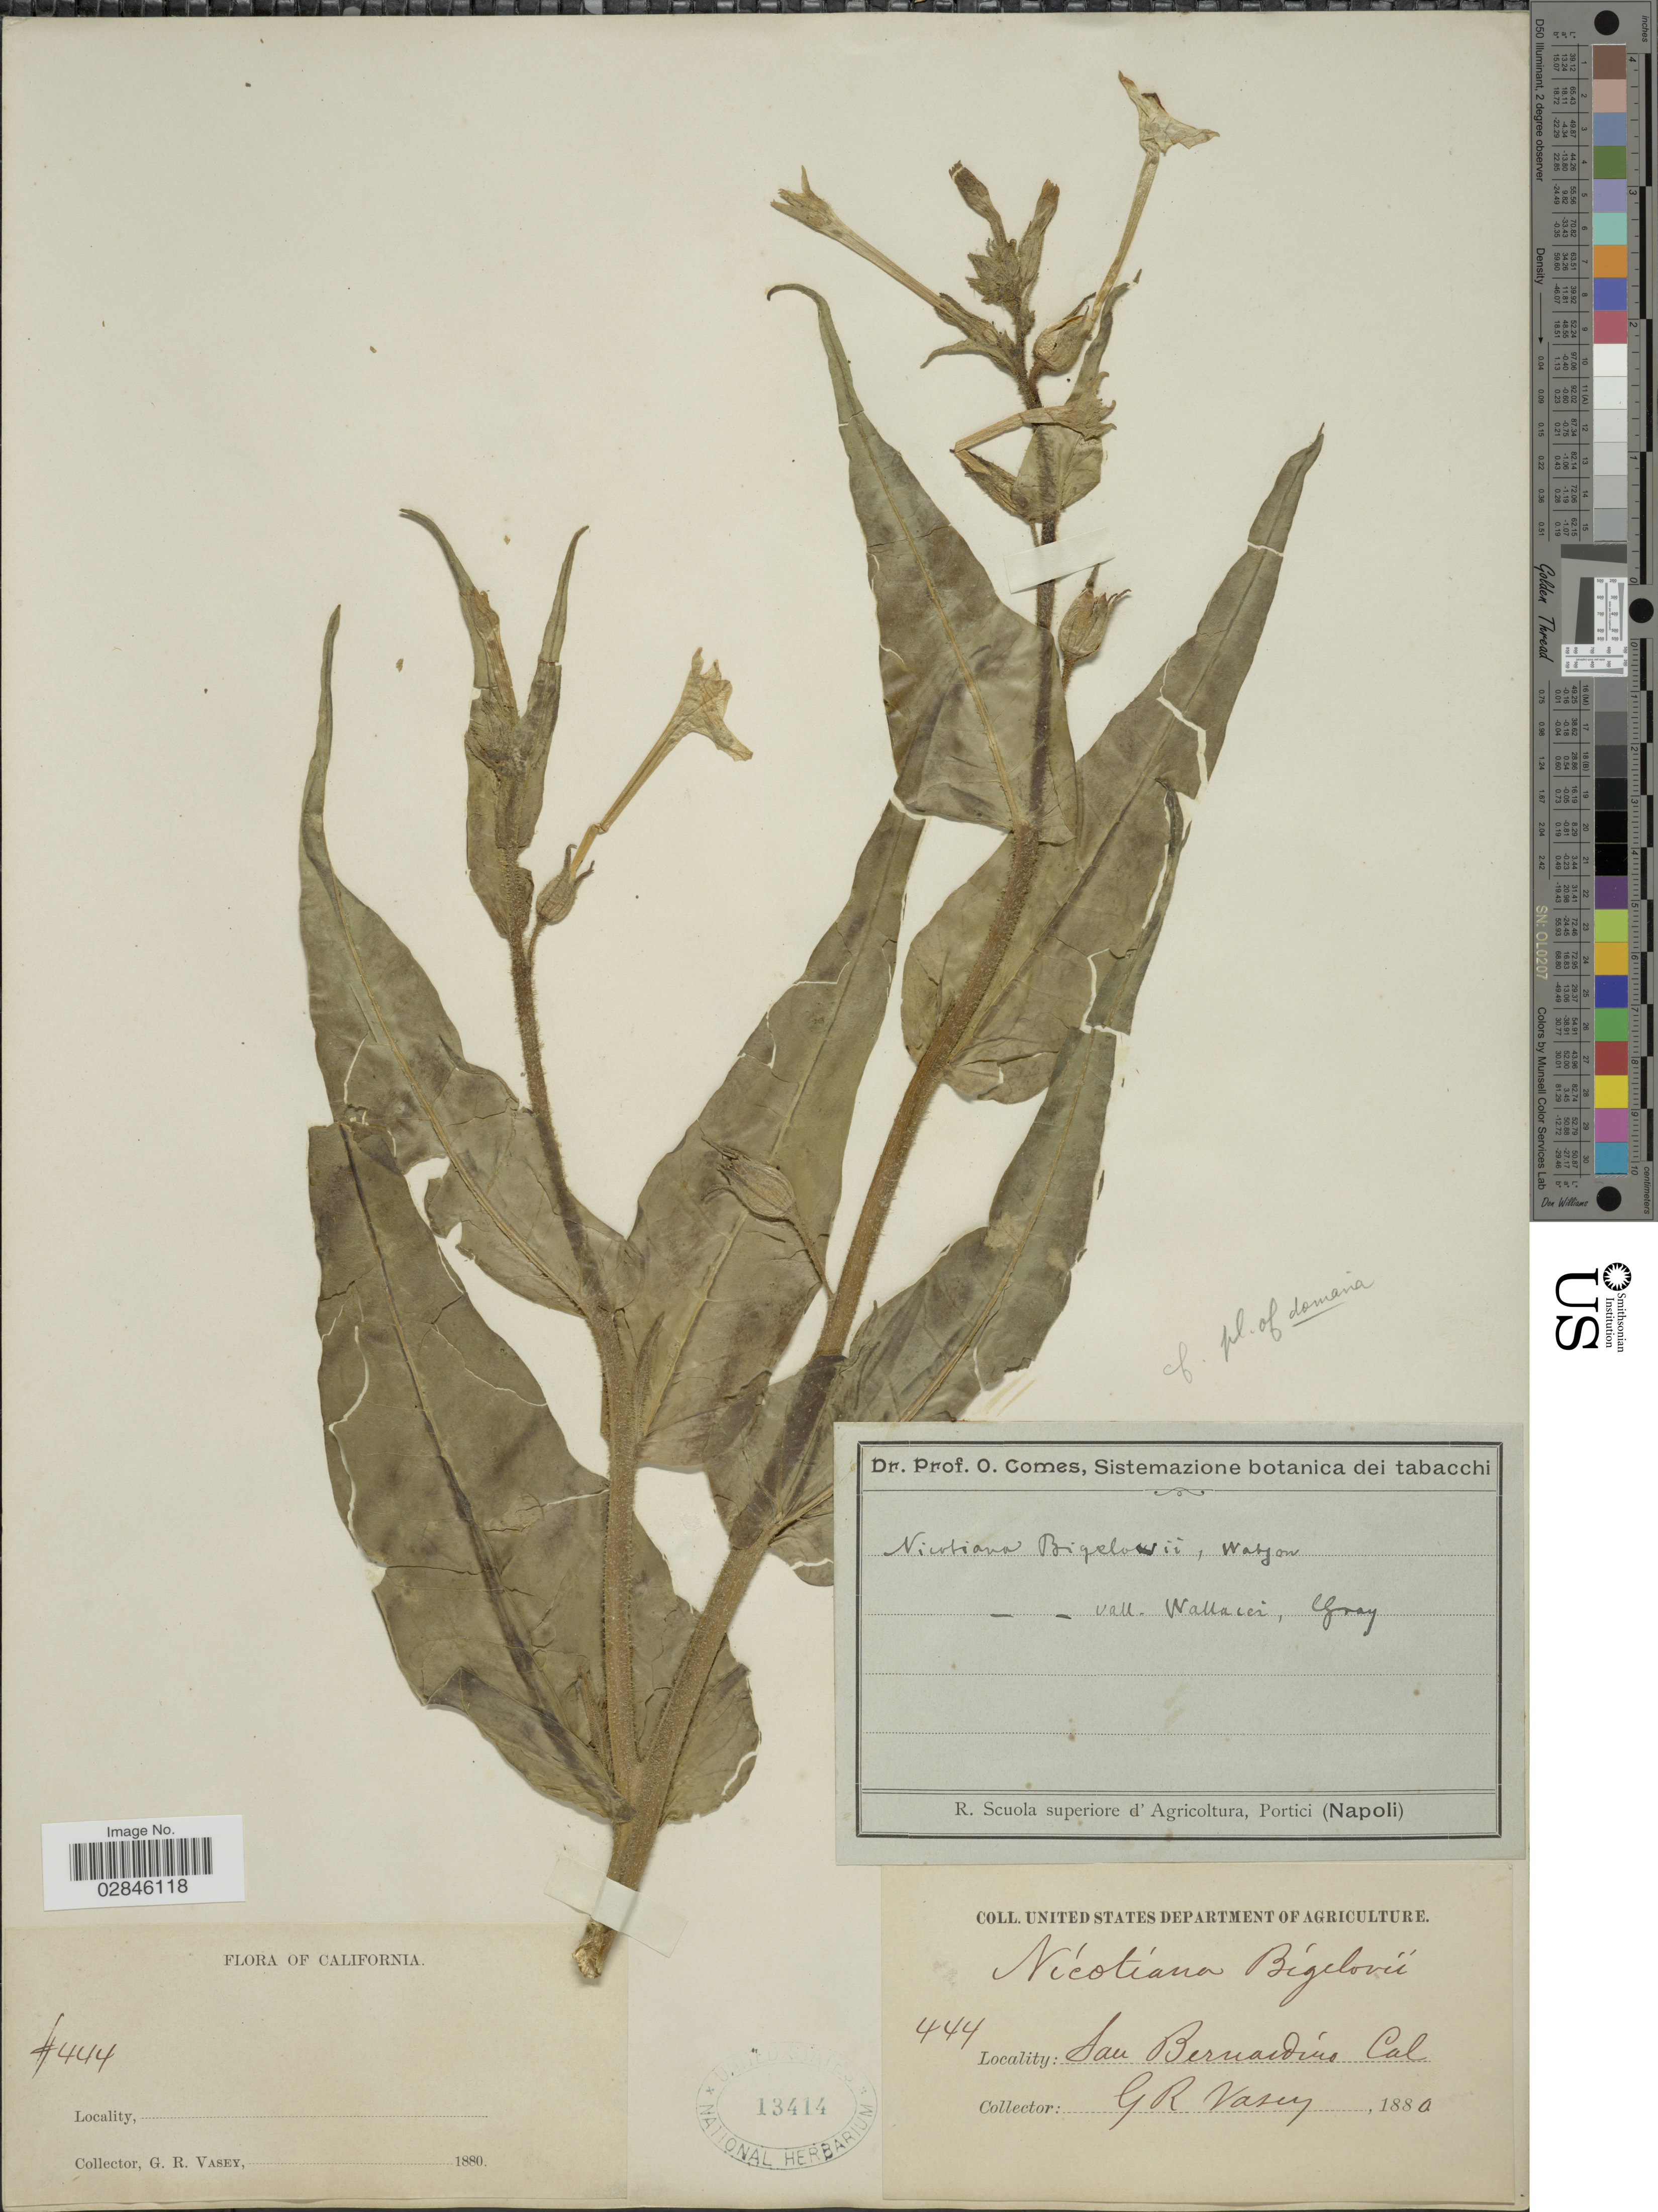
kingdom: Plantae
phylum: Tracheophyta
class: Magnoliopsida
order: Solanales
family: Solanaceae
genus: Nicotiana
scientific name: Nicotiana bigelovii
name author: S. Watson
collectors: G. R. Vasey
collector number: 444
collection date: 1880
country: United States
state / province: California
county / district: San Bernardino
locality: San Bernardino Cal.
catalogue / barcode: US 13414